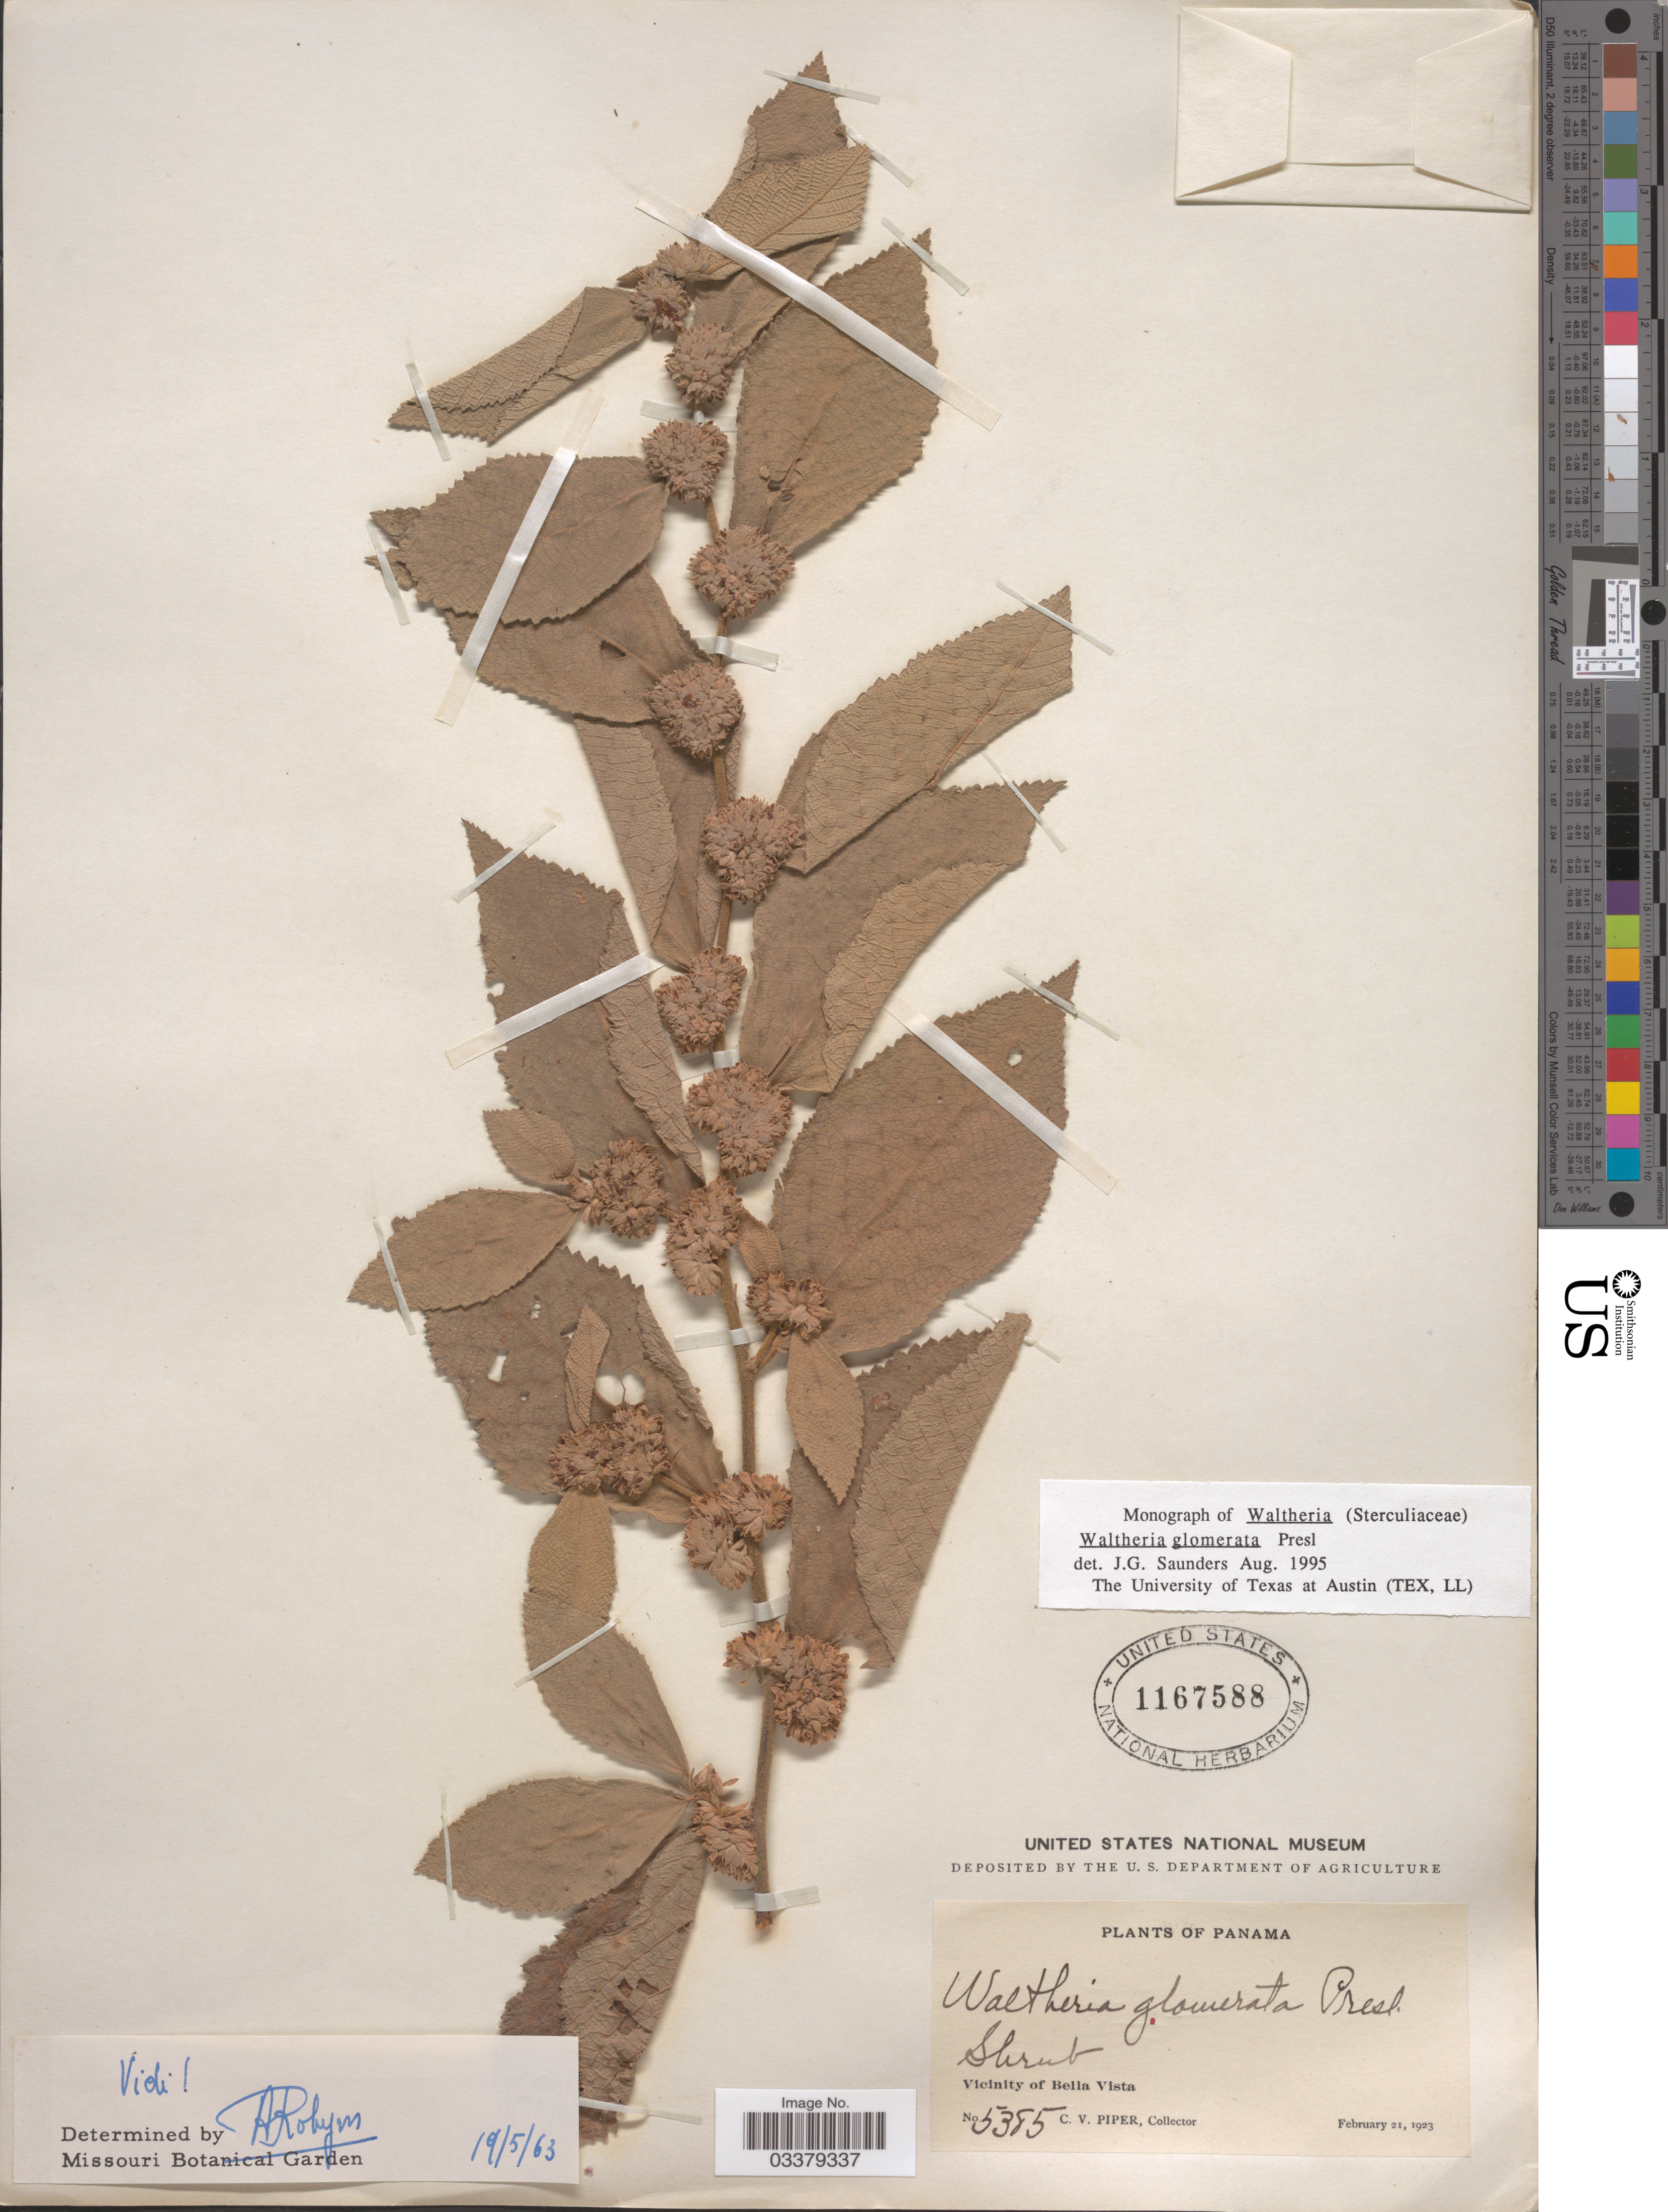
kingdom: Plantae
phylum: Tracheophyta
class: Magnoliopsida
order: Malvales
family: Malvaceae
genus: Waltheria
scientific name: Waltheria glomerata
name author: C. Presl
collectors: C. V. Piper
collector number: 5385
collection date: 1923-02-21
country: Panama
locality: Vicinity of Bella Vista.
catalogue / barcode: US 1167588